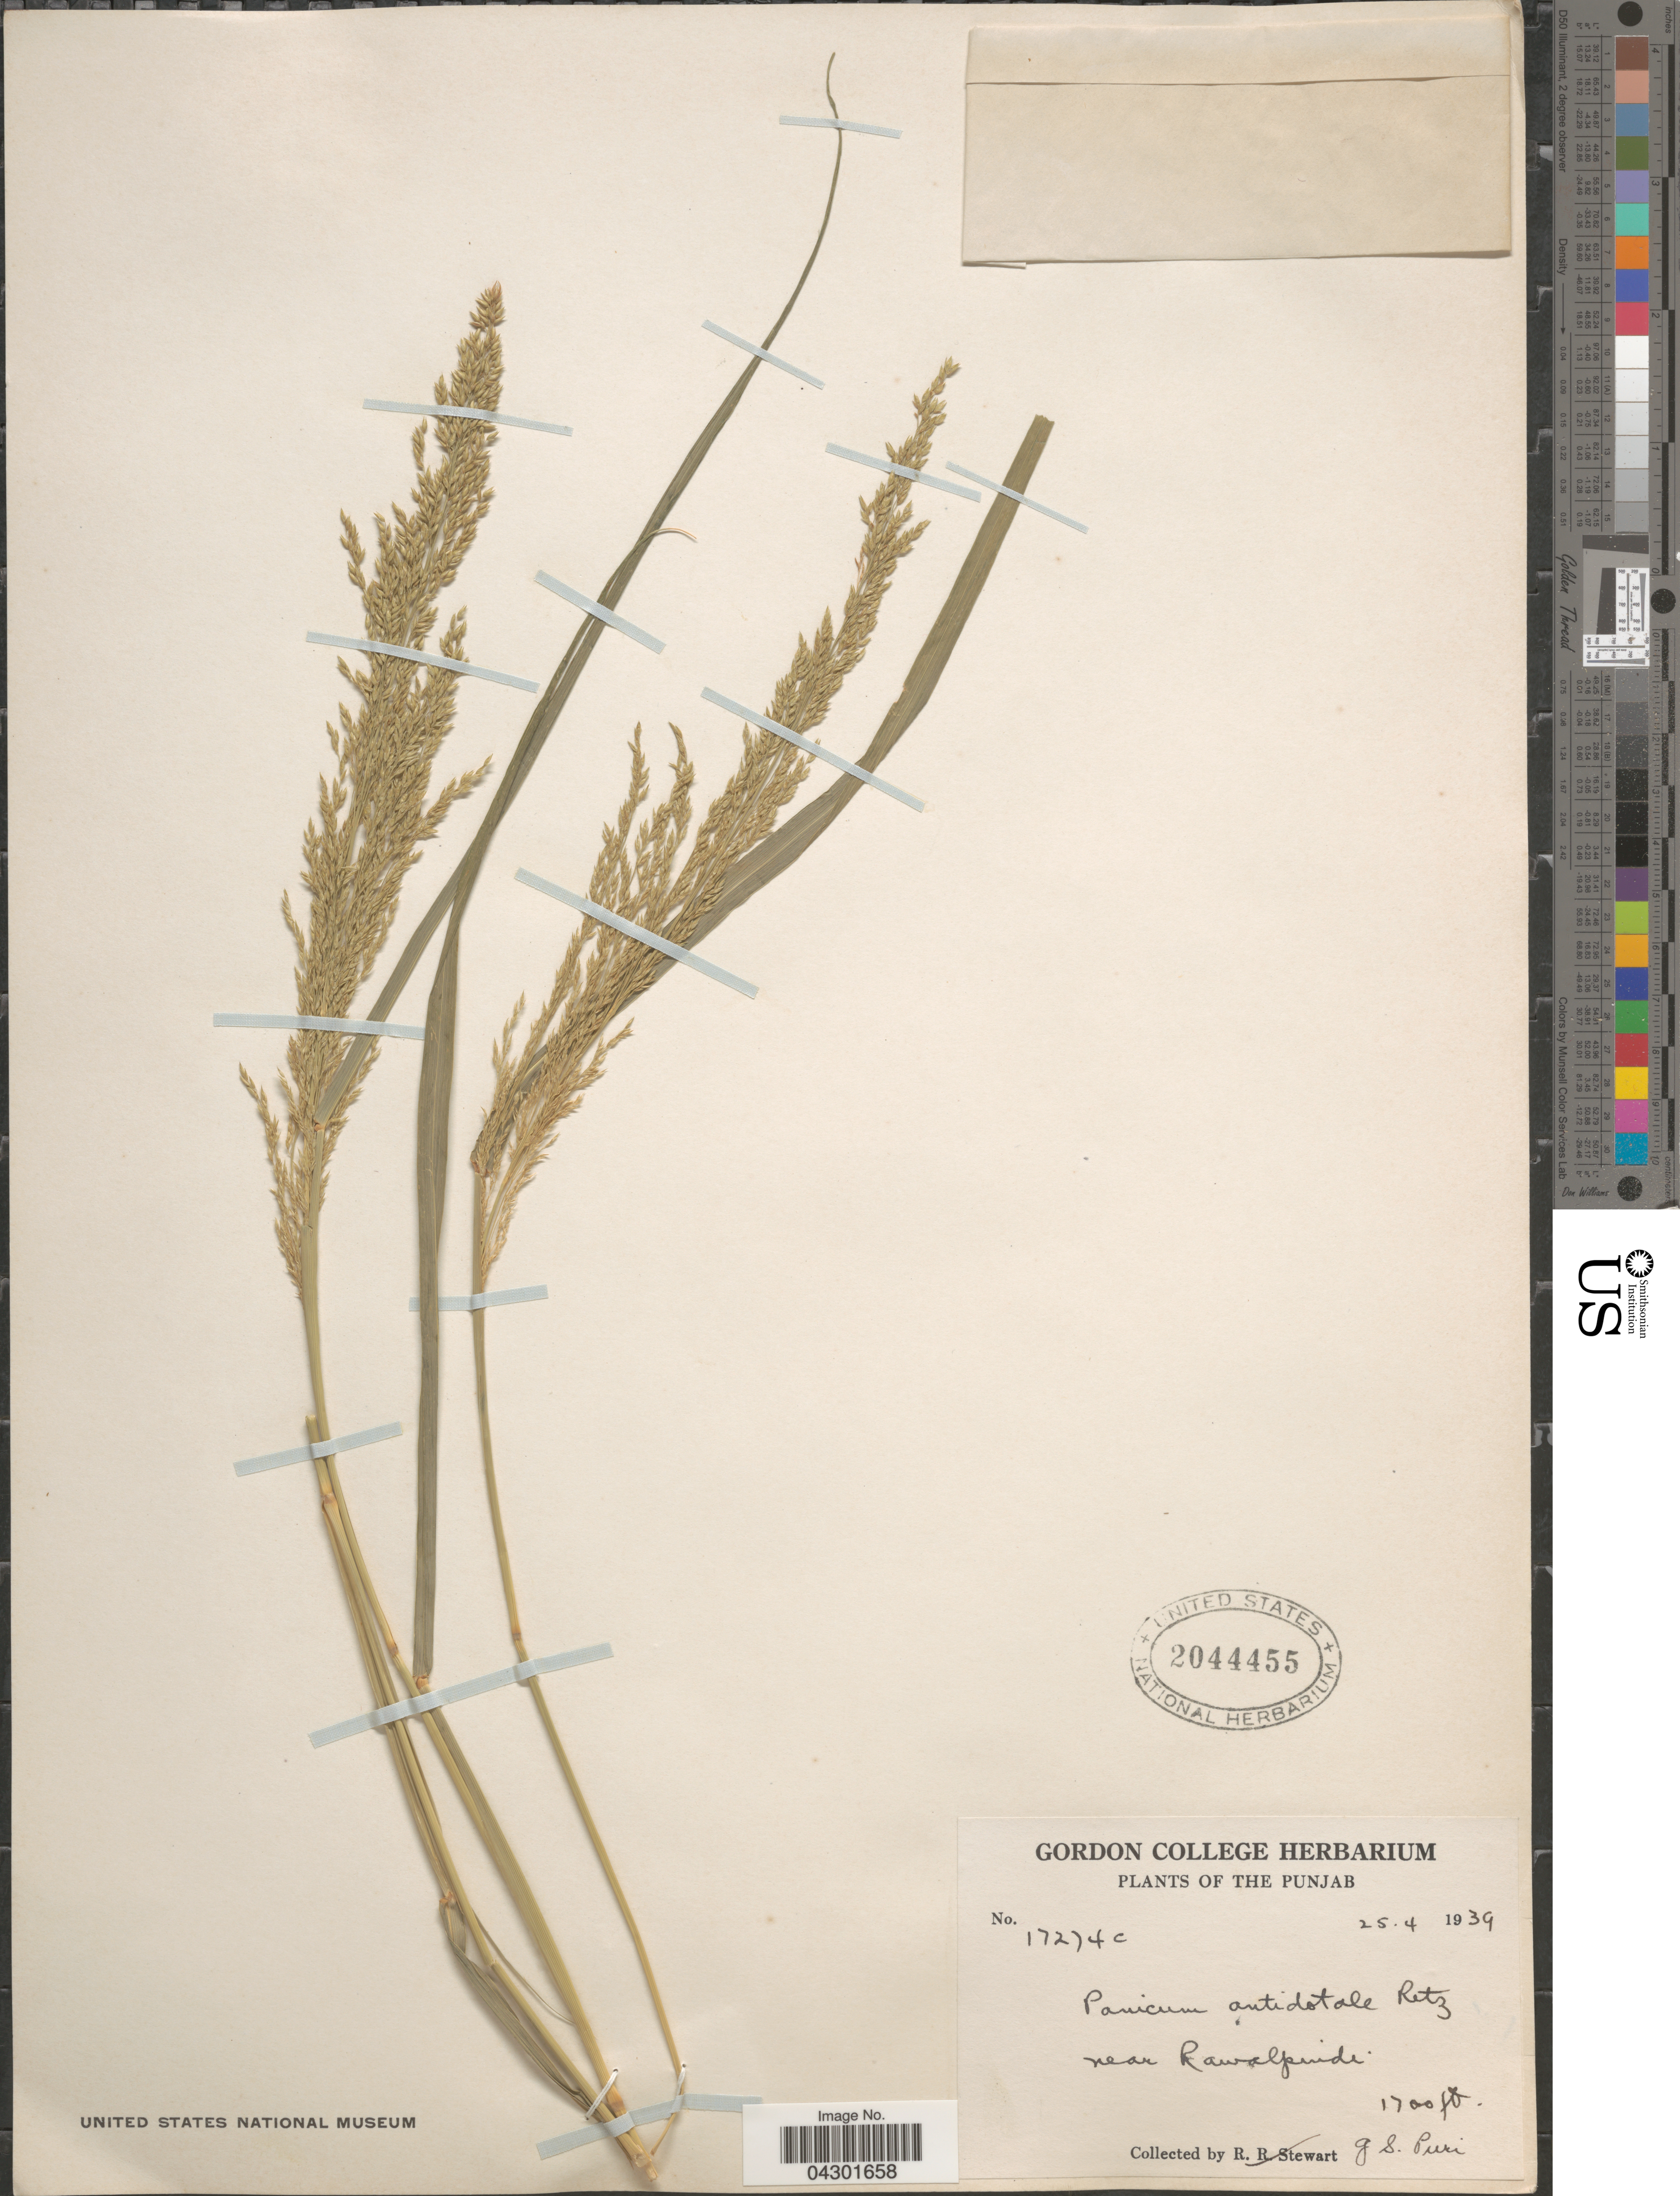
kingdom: Plantae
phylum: Tracheophyta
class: Liliopsida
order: Poales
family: Poaceae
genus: Panicum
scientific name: Panicum antidotale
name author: Retz.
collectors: G. Puri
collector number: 17274c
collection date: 1939-04-25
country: Pakistan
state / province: Punjab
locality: Near Rawalpindi.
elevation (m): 518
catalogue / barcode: US 2044455